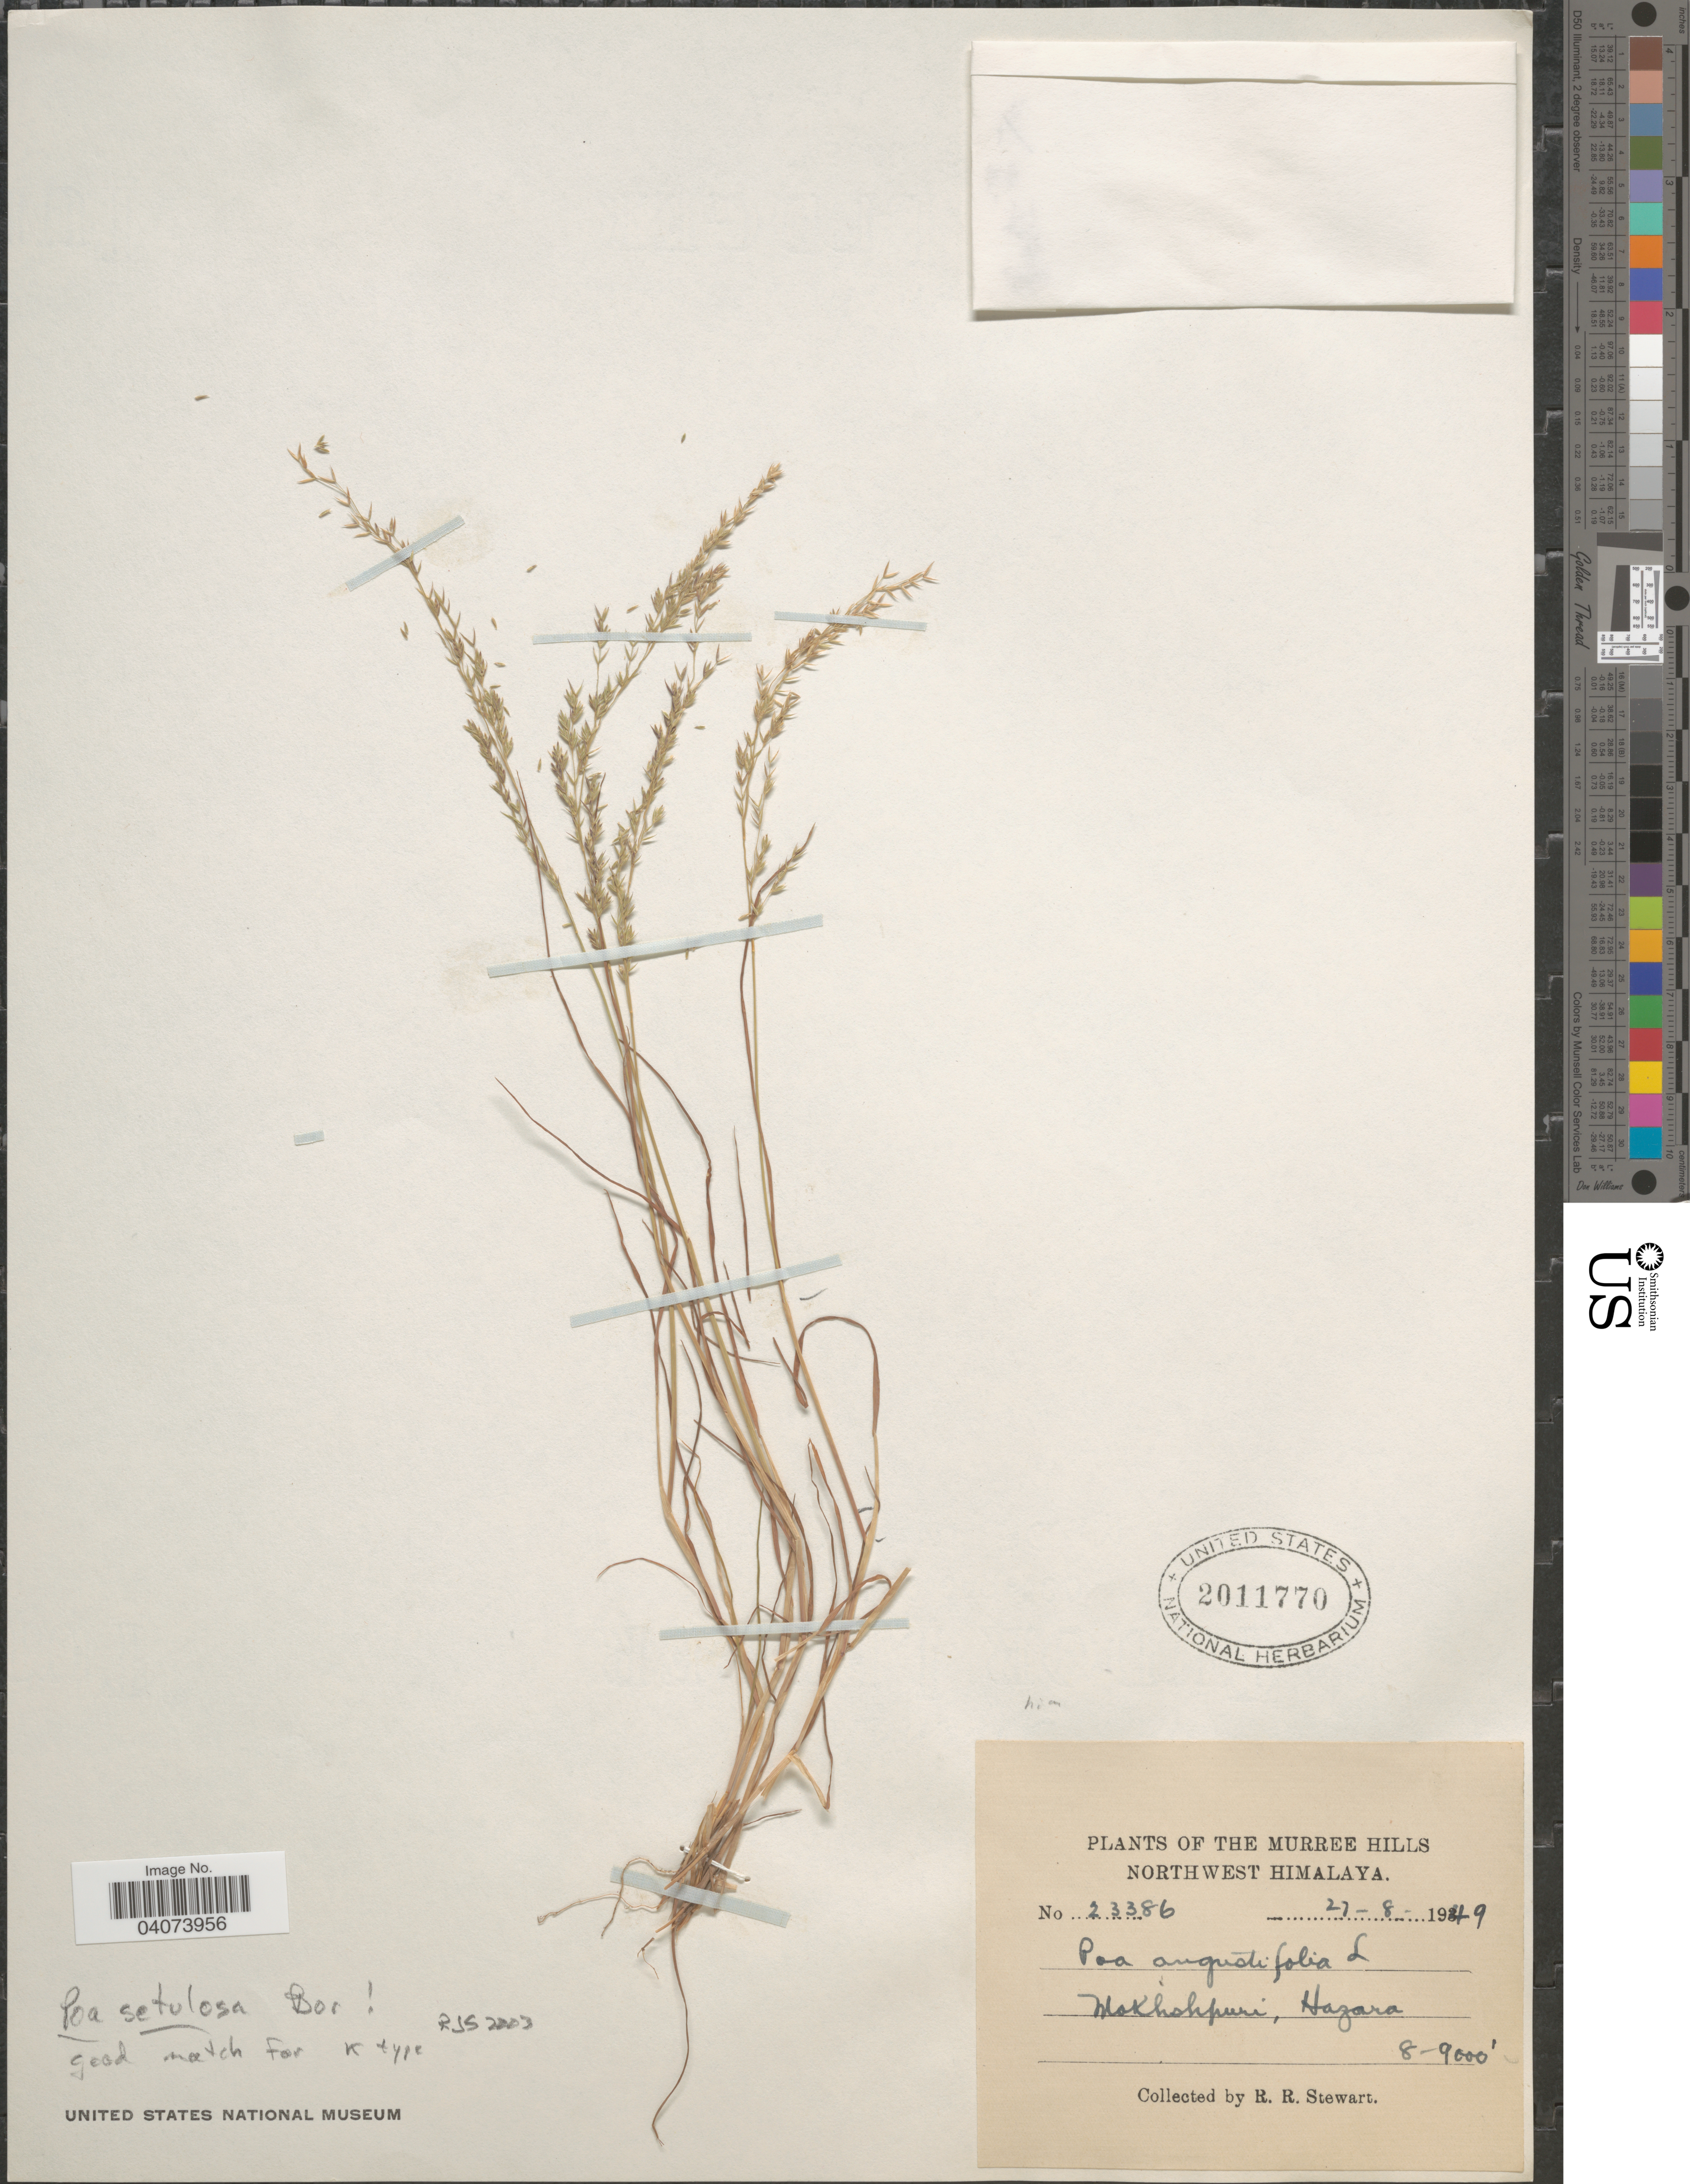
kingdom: Plantae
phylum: Tracheophyta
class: Liliopsida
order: Poales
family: Poaceae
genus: Poa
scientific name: Poa setulosa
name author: Bor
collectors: R. Stewart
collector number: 23386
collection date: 1949-08-27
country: Pakistan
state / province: Khyber Pakhtunkhwa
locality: Murree Hills. Northwest Himalaya. Mokhshpuri, Hazara.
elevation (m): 2438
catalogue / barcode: US 2011770